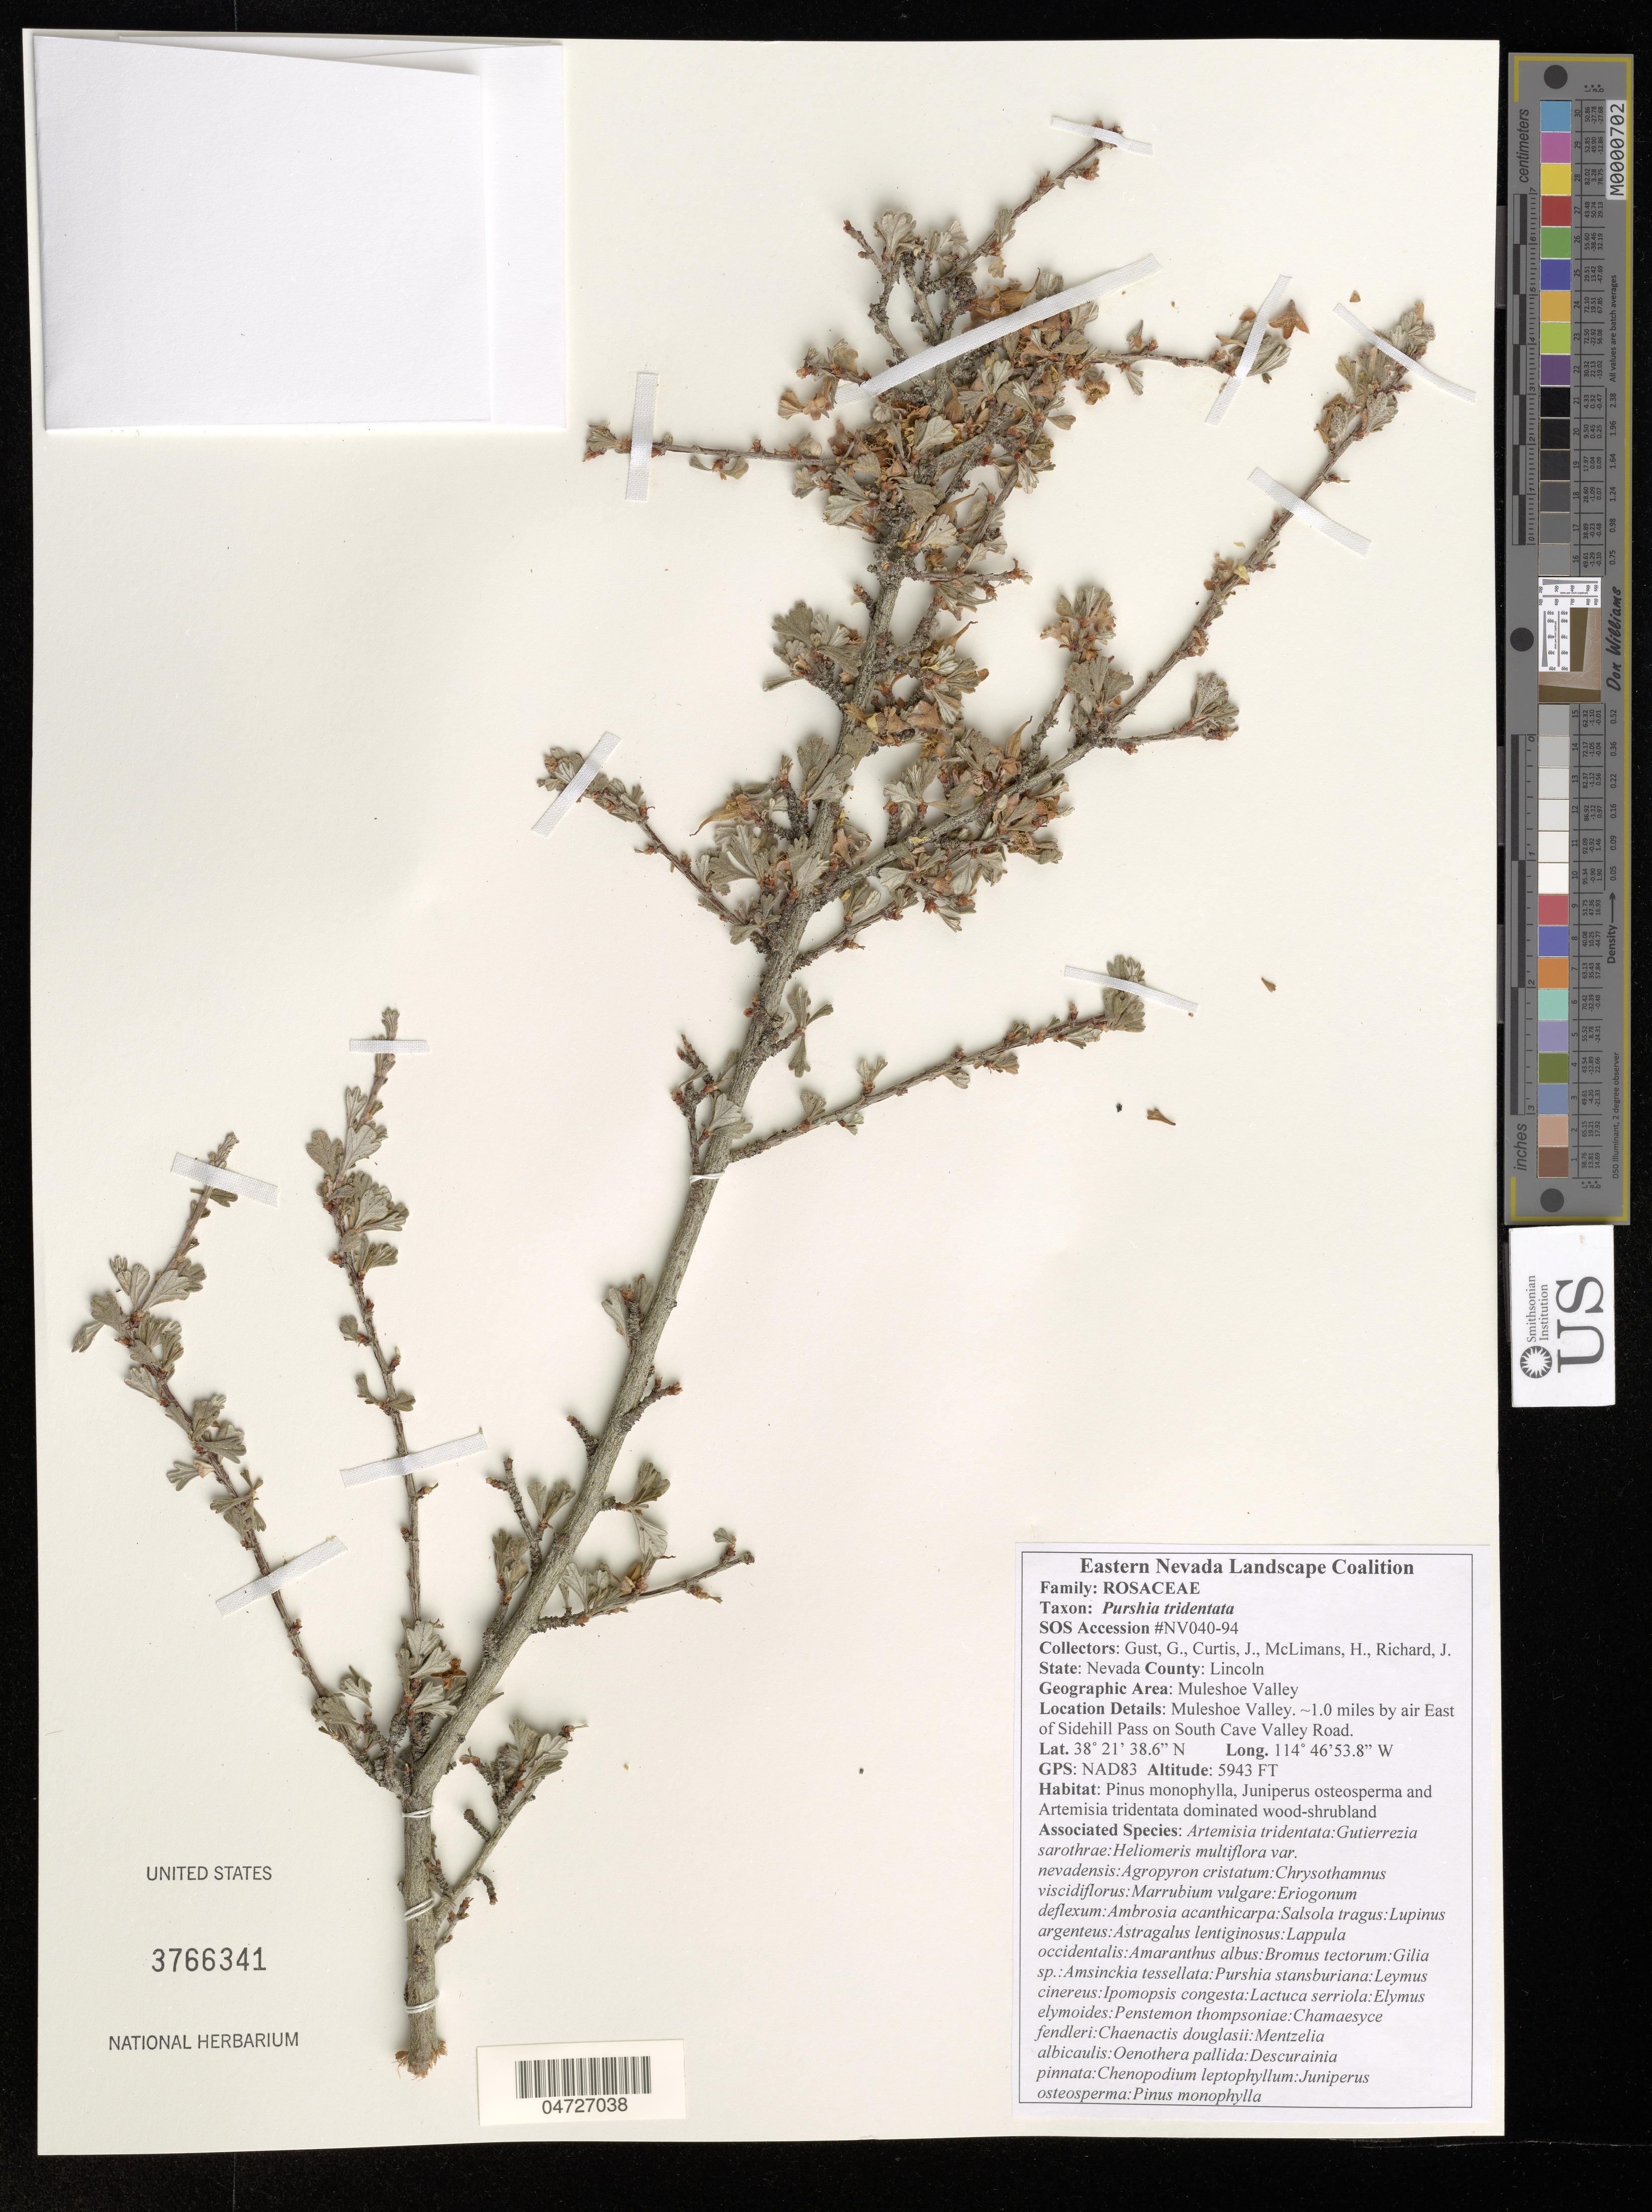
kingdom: Plantae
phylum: Tracheophyta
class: Magnoliopsida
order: Rosales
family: Rosaceae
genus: Purshia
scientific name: Purshia tridentata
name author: (Pursh) DC.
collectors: G. Gust, J. Curtis, H. McLimans & J. Richard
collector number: NV040-94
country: United States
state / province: Nevada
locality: County: Lincoln. Muleshoe Valley. ~1.0 miles by air East of Sidehill Pass on South Cave Valley Road.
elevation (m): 1811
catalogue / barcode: US 3766341